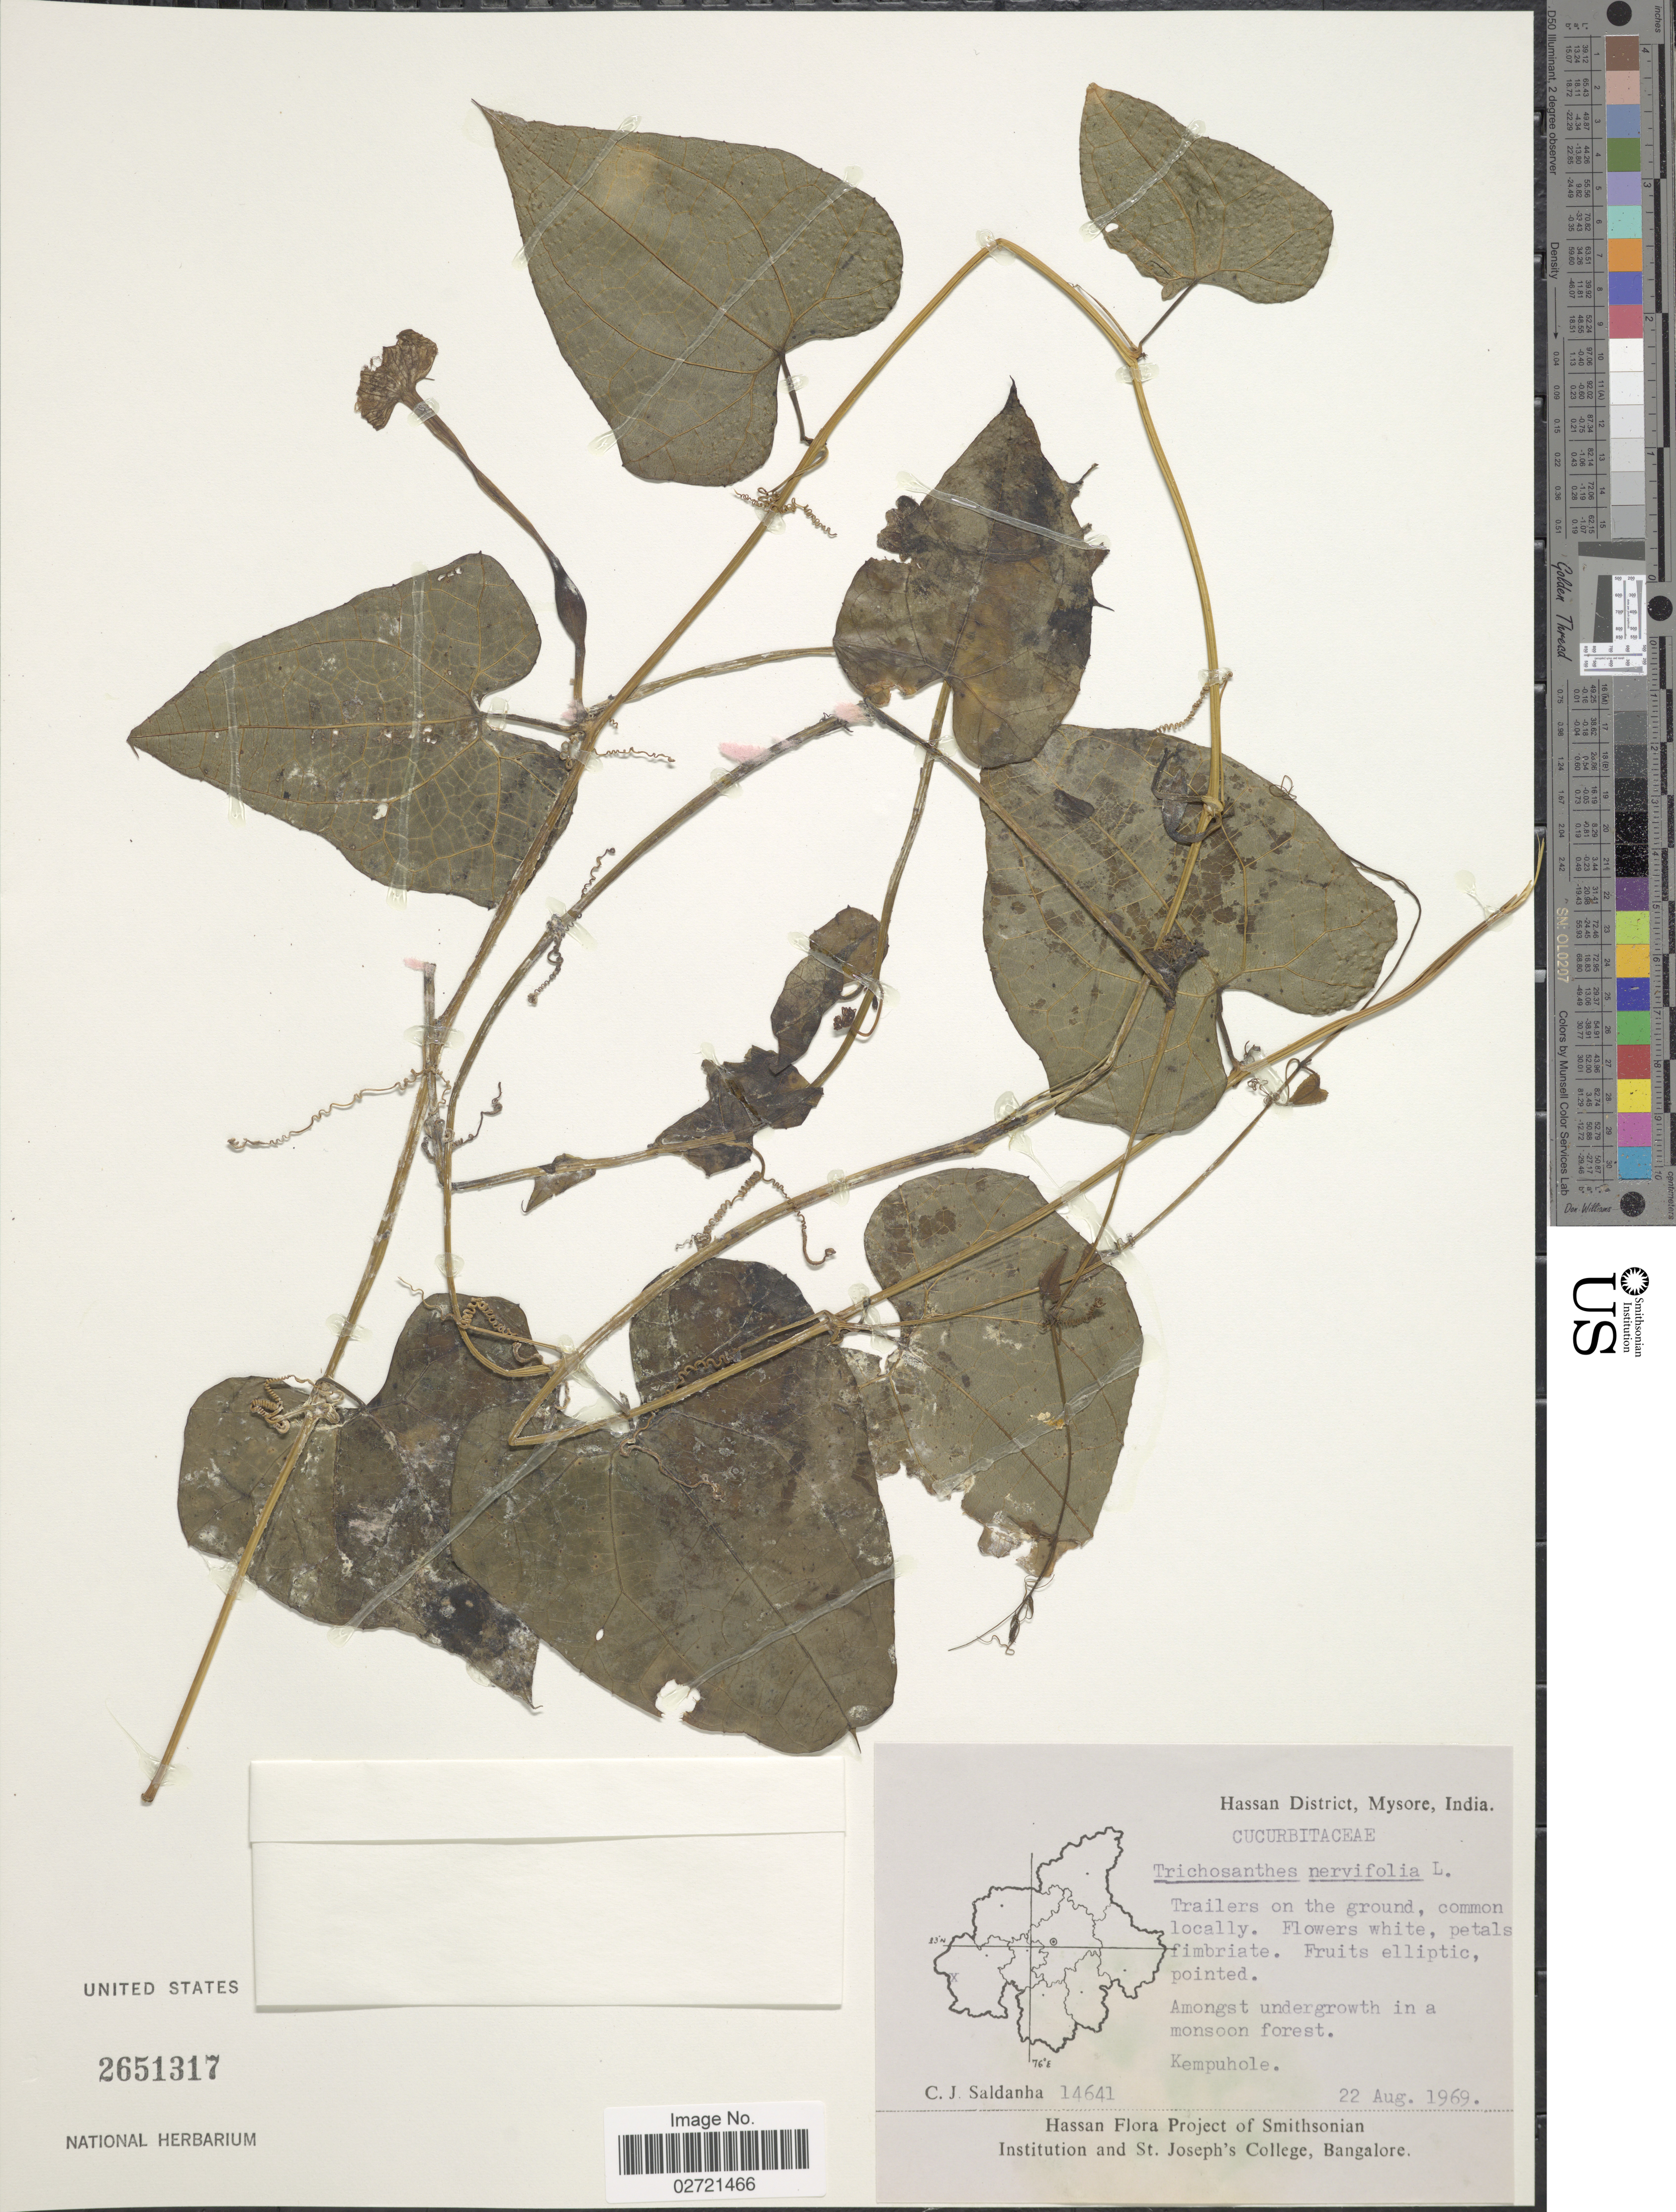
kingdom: Plantae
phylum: Tracheophyta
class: Magnoliopsida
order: Cucurbitales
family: Cucurbitaceae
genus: Trichosanthes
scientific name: Trichosanthes nervifolia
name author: L.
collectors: C. J. Saldanha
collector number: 14641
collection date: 1969-08-22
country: India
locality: Hassan District, Mysore, Kempuhole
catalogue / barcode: US 2651317